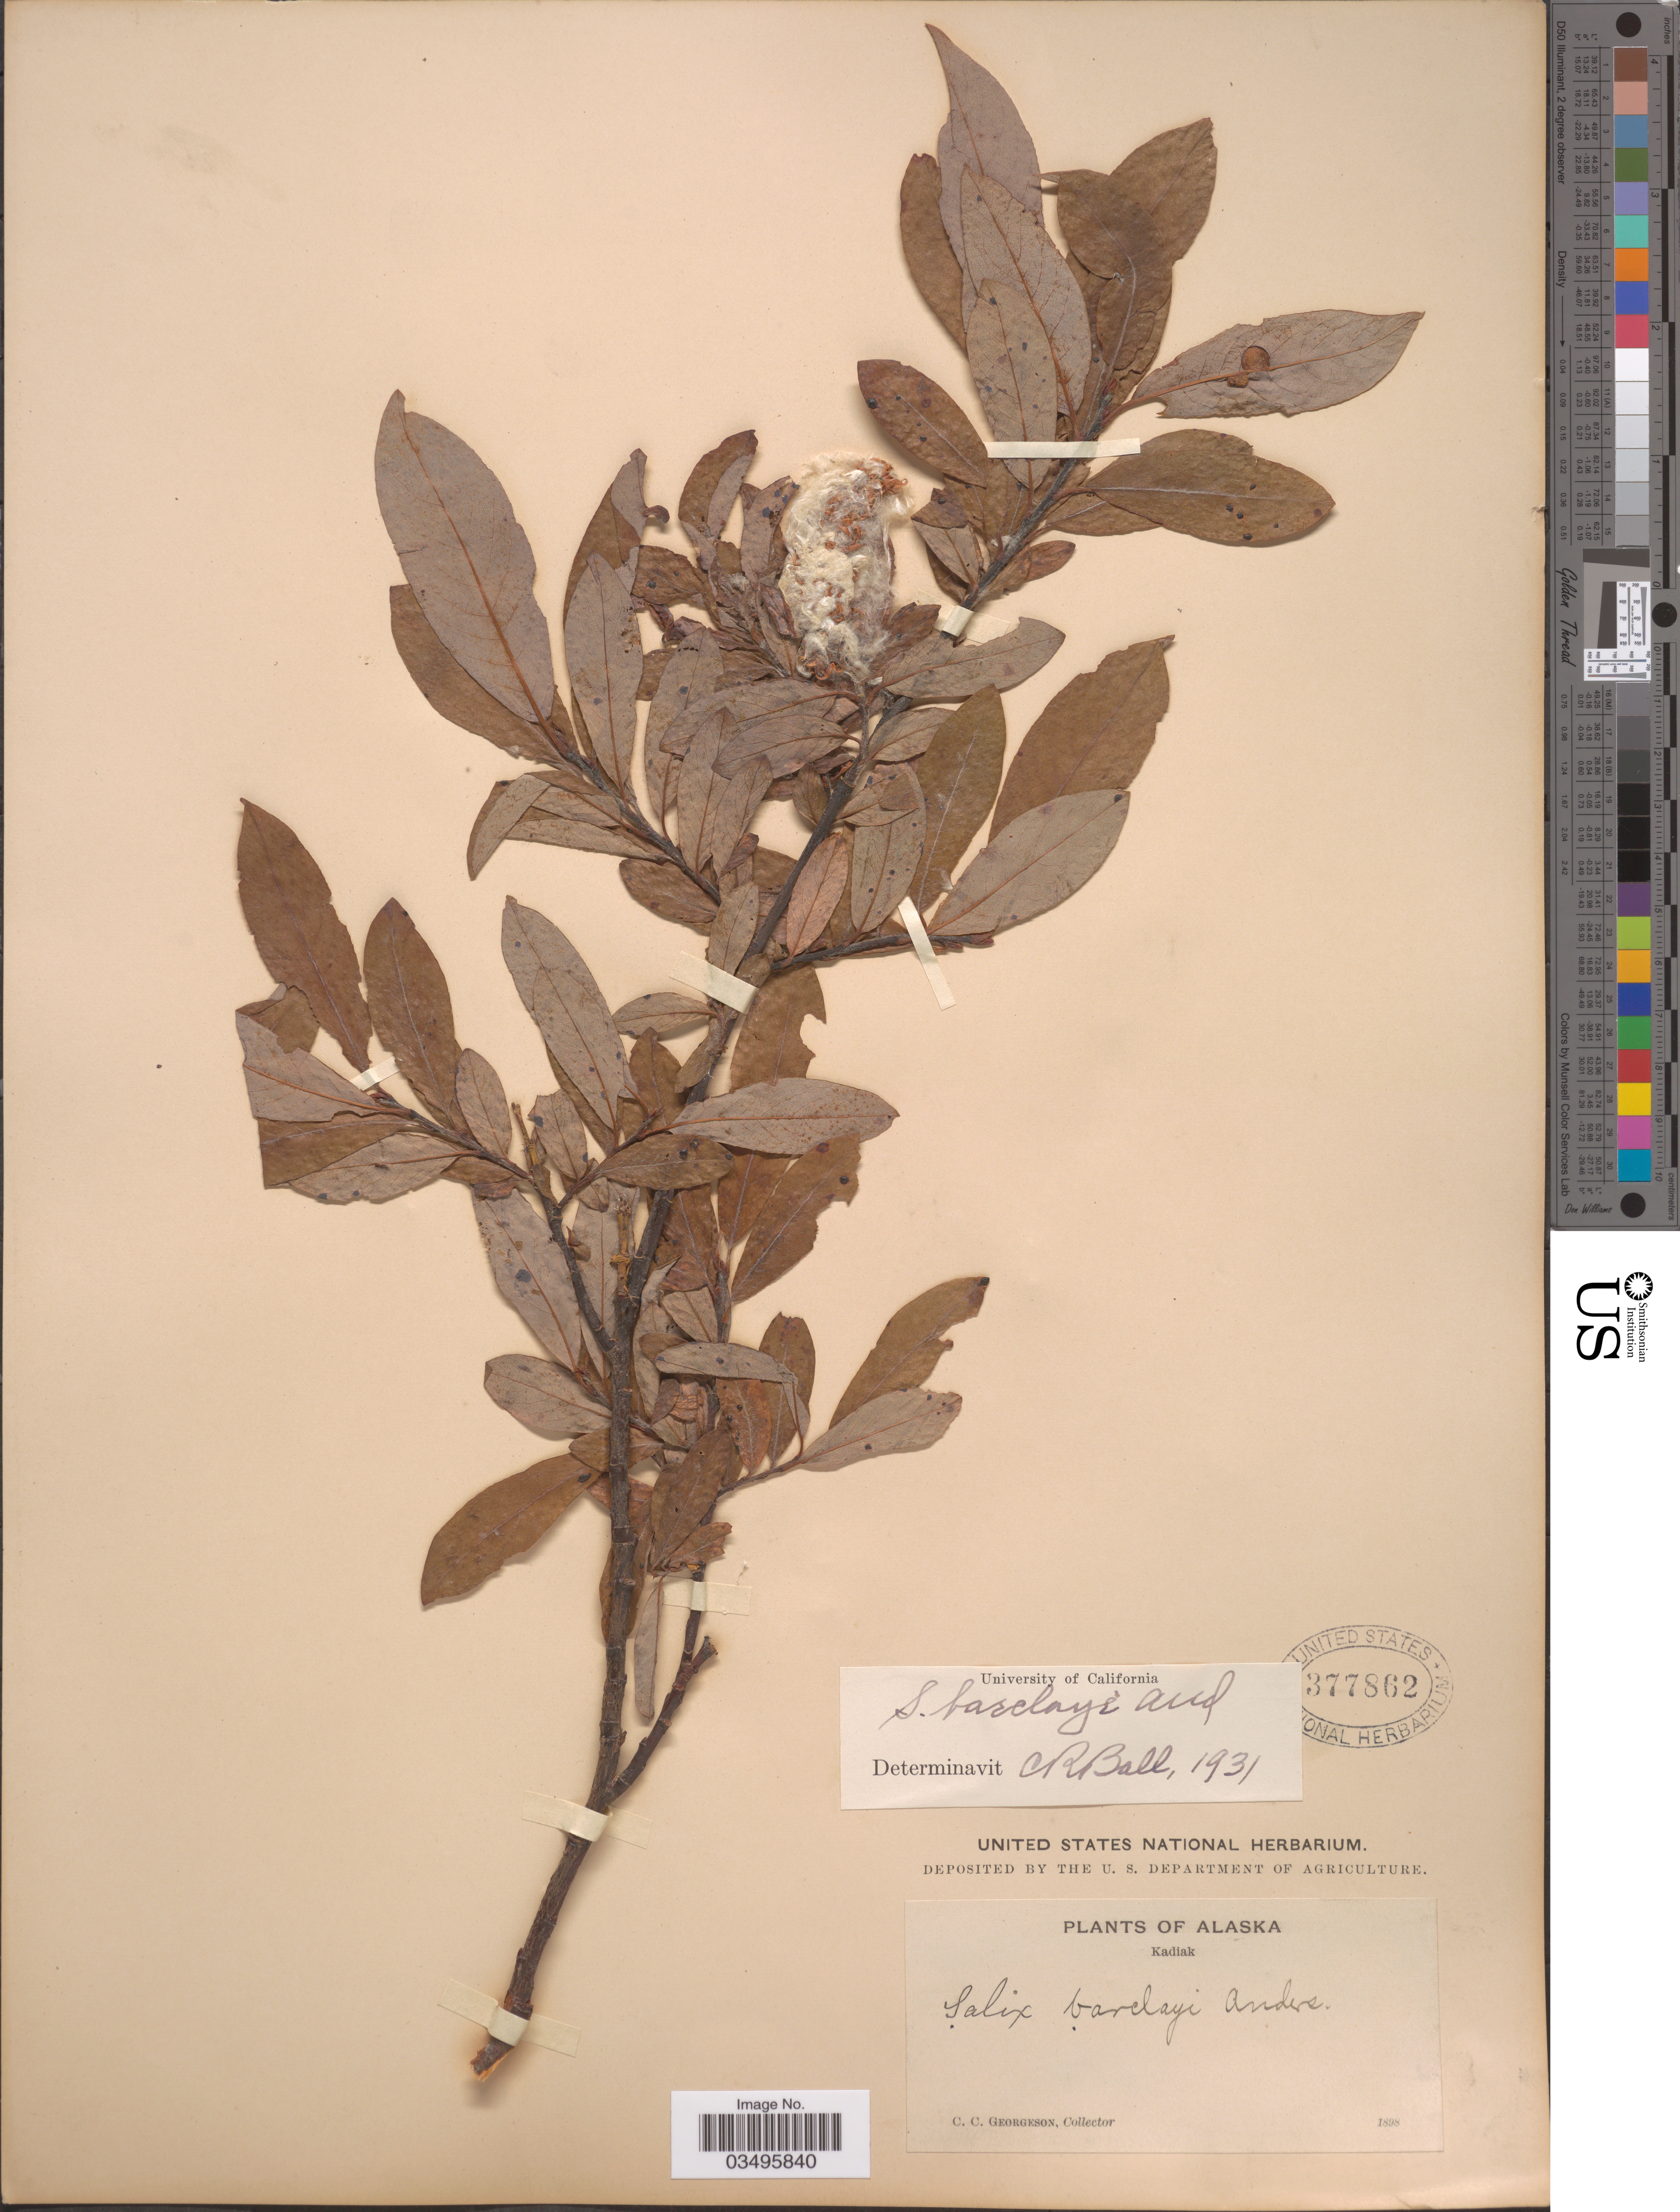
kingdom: Plantae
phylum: Tracheophyta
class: Magnoliopsida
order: Malpighiales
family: Salicaceae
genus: Salix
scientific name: Salix barclayi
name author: Andersson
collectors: C. Georgeson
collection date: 1898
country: United States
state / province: Alaska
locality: Kadiak.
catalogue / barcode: US 377862